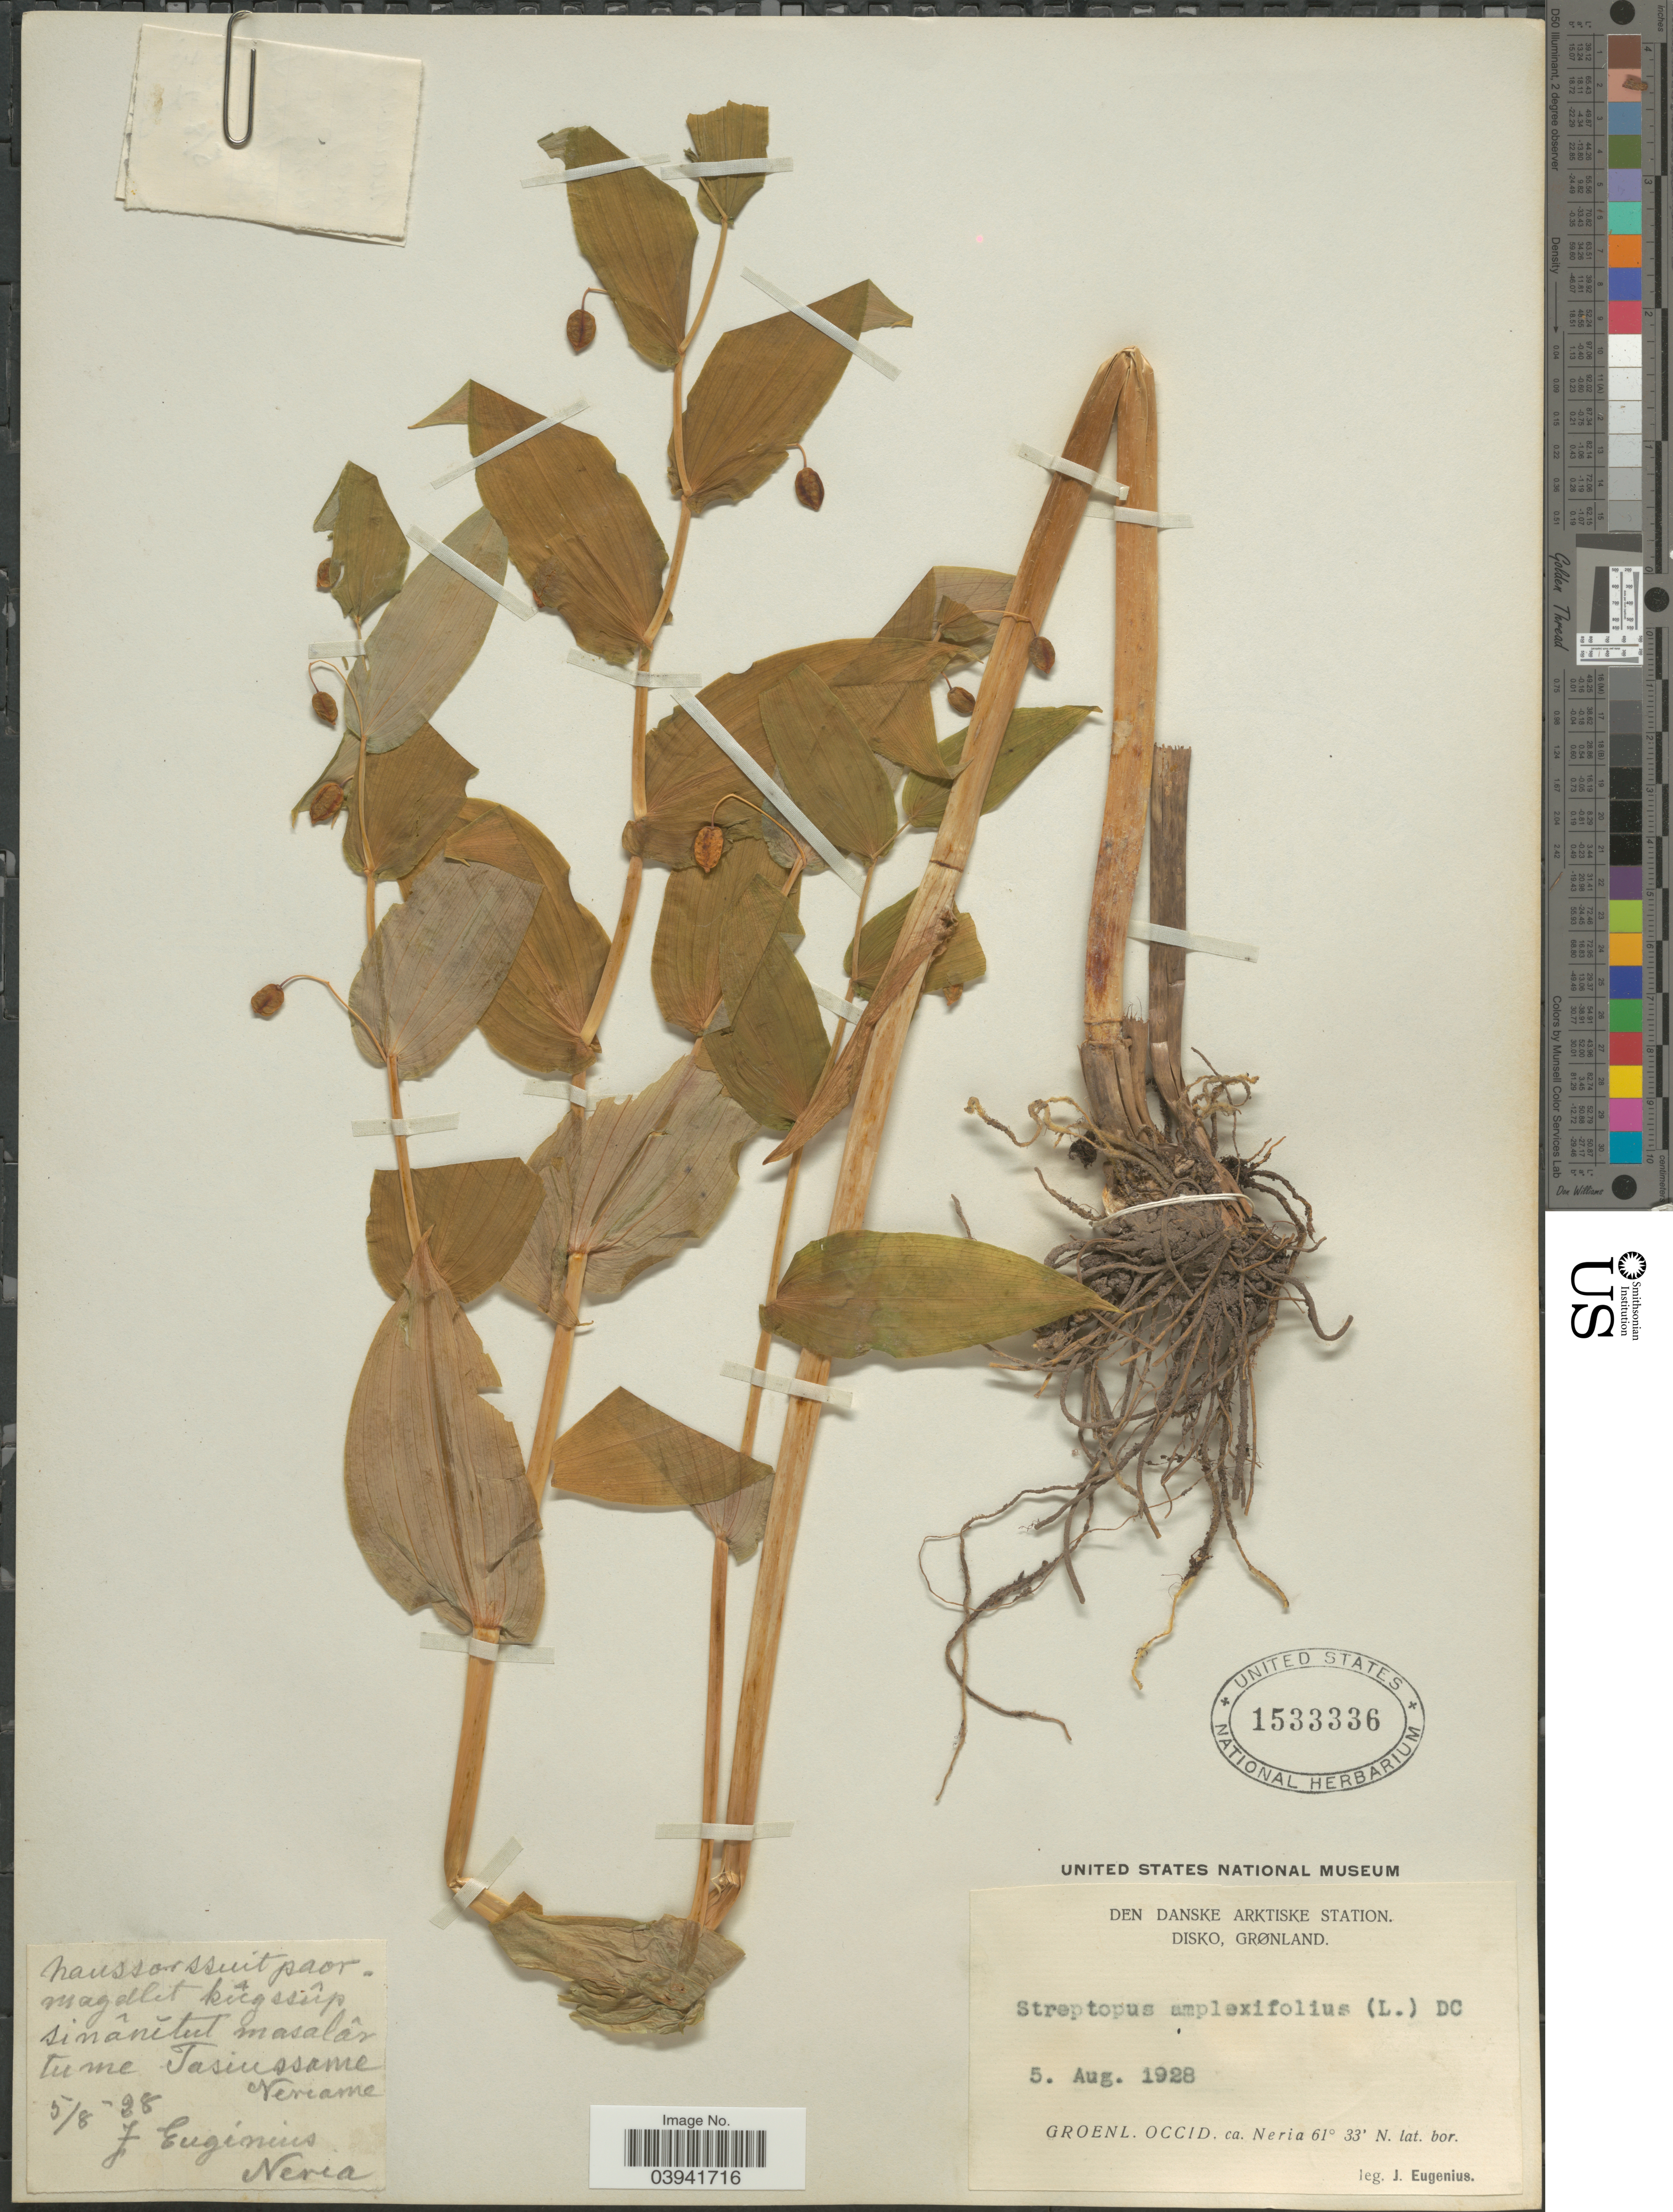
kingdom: Plantae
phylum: Tracheophyta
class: Liliopsida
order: Liliales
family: Liliaceae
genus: Streptopus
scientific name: Streptopus amplexifolius var. americanus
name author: Schult. & Schult. f.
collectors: J. Eugenius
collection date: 1928-08-05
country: Greenland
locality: Den danske arktiske station. Disko, Grønland. Groenl. Occid. ca. Neria.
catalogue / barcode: US 1533336